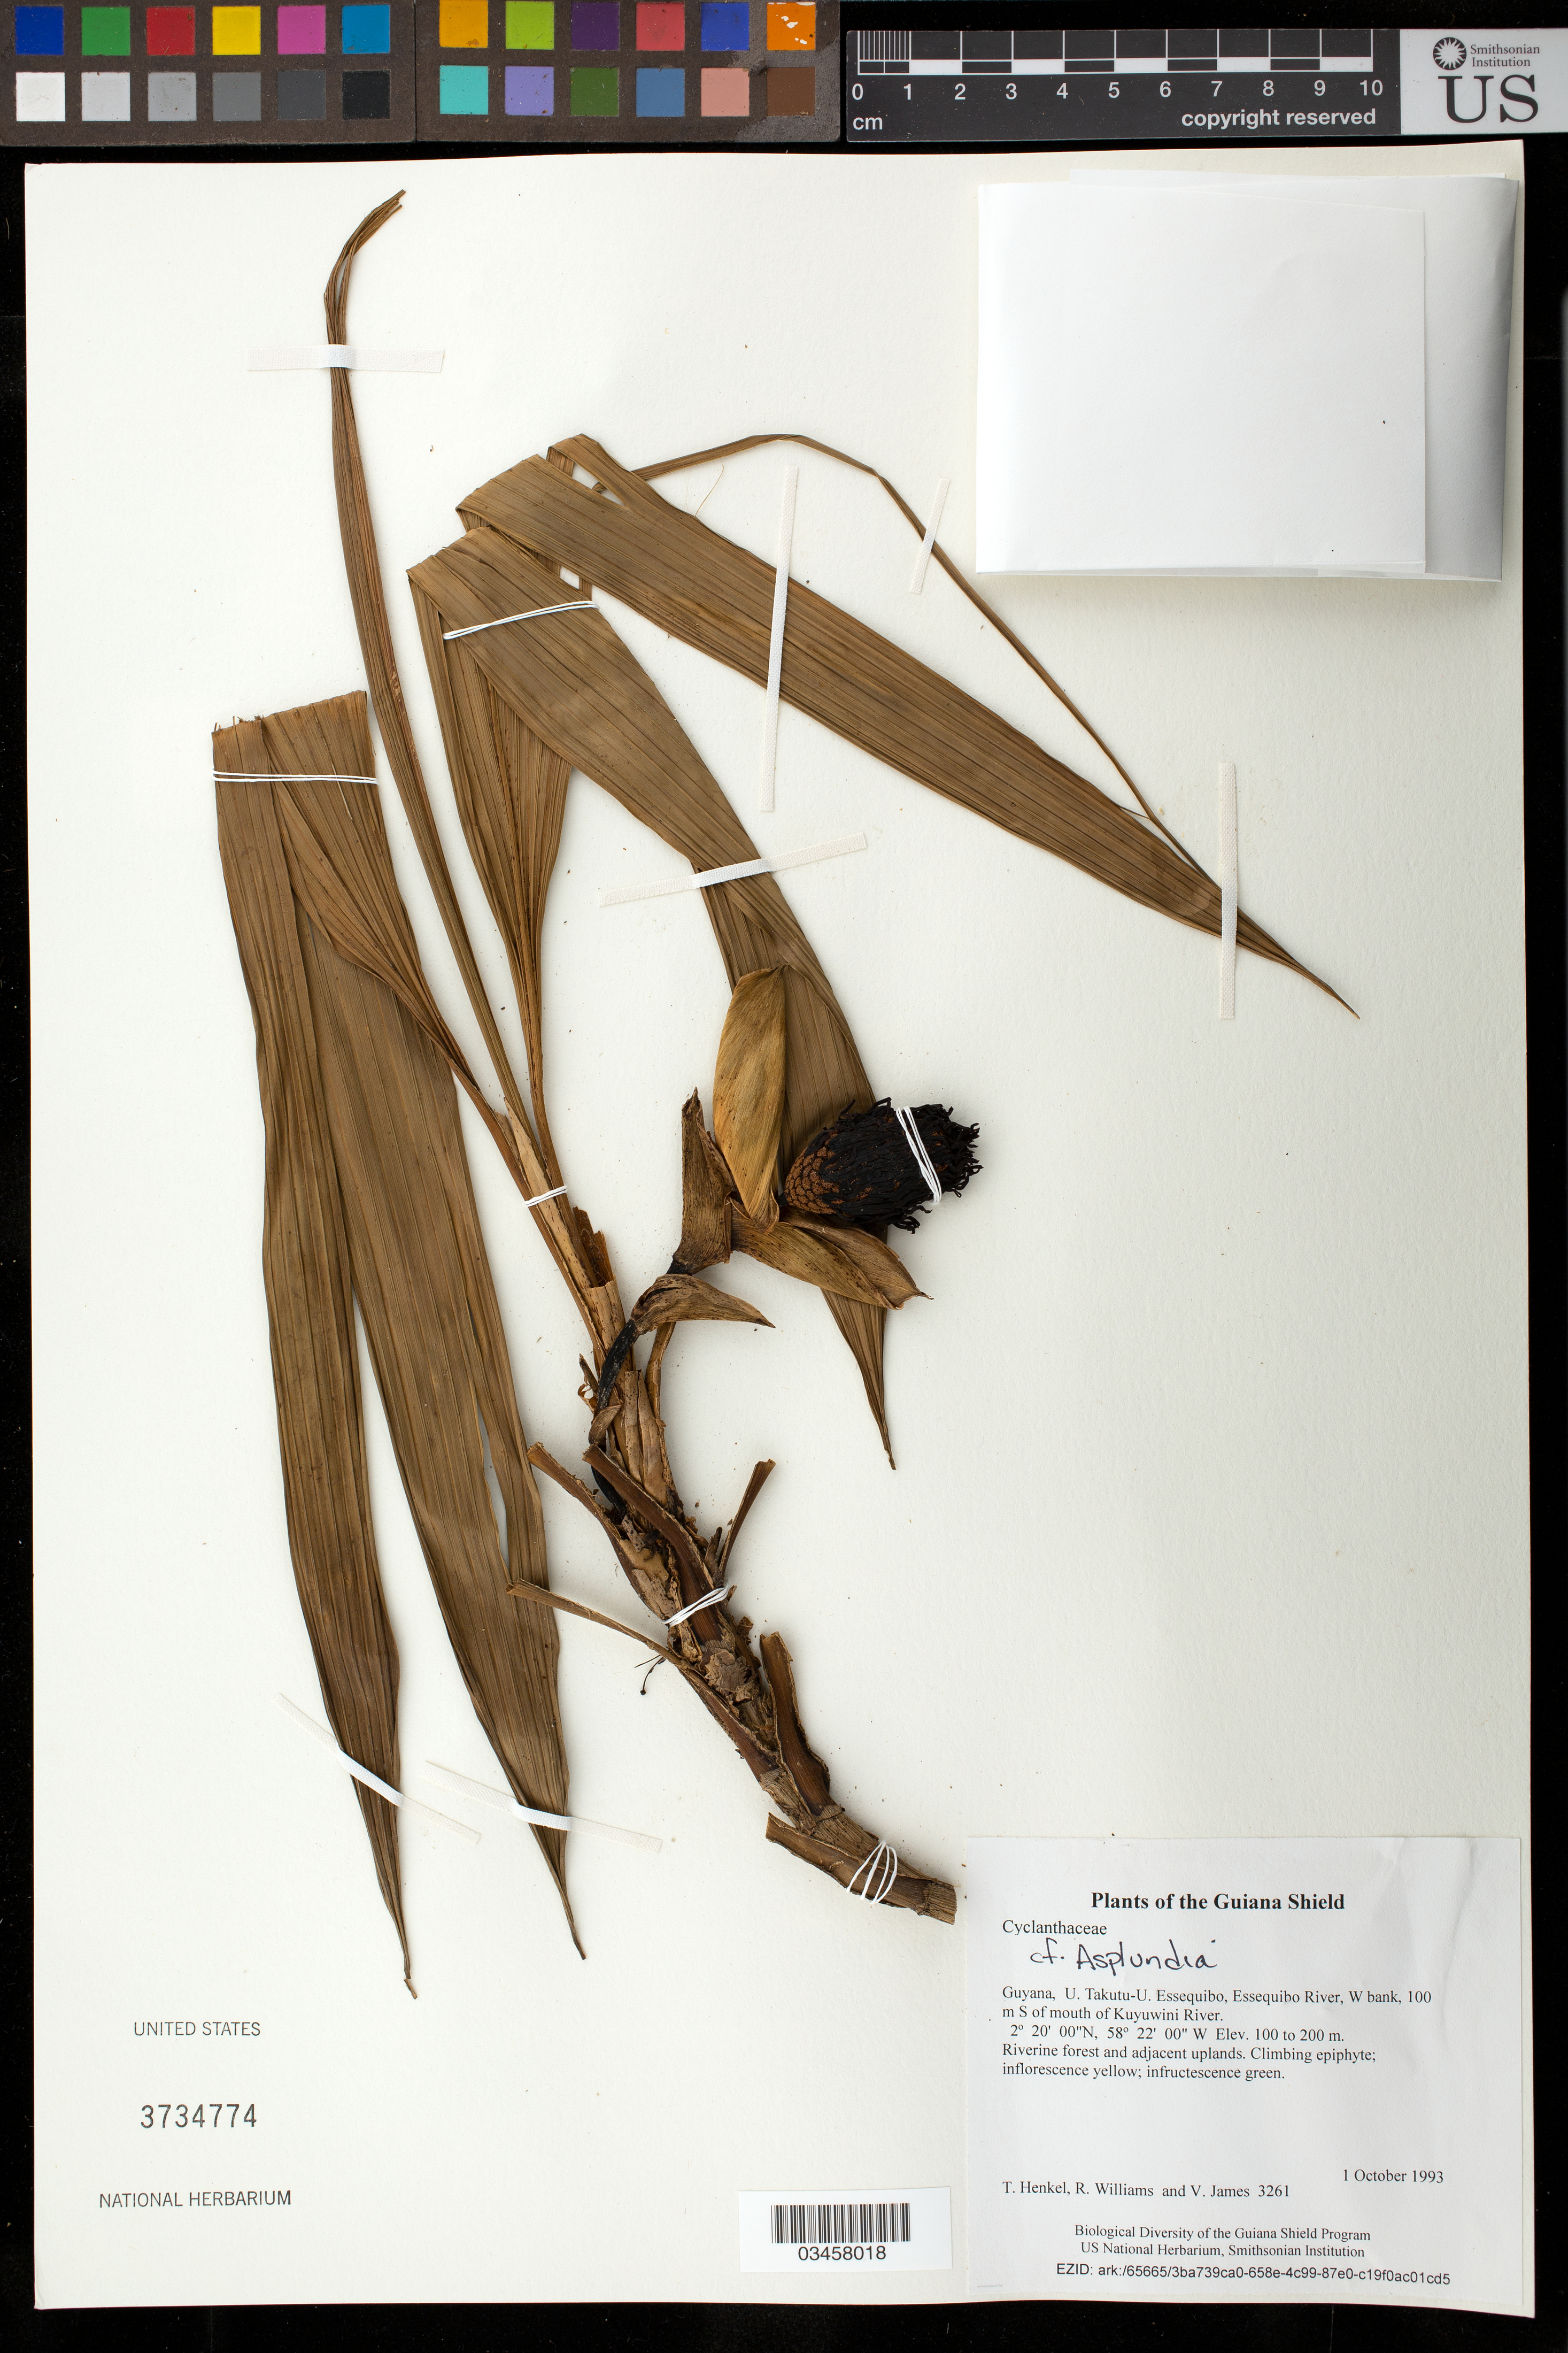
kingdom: Plantae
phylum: Tracheophyta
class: Liliopsida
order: Pandanales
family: Cyclanthaceae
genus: Asplundia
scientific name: Asplundia sp.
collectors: T. Henkel, R. Williams & V. James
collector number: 3261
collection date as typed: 1 October 1993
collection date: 1993-10-01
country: Guyana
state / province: U. Takutu-U. Essequibo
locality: Essequibo River, W bank, 100 m S of mouth of Kuyuwini River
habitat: Riverine forest and adjacent uplands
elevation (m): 100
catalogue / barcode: US 3734774